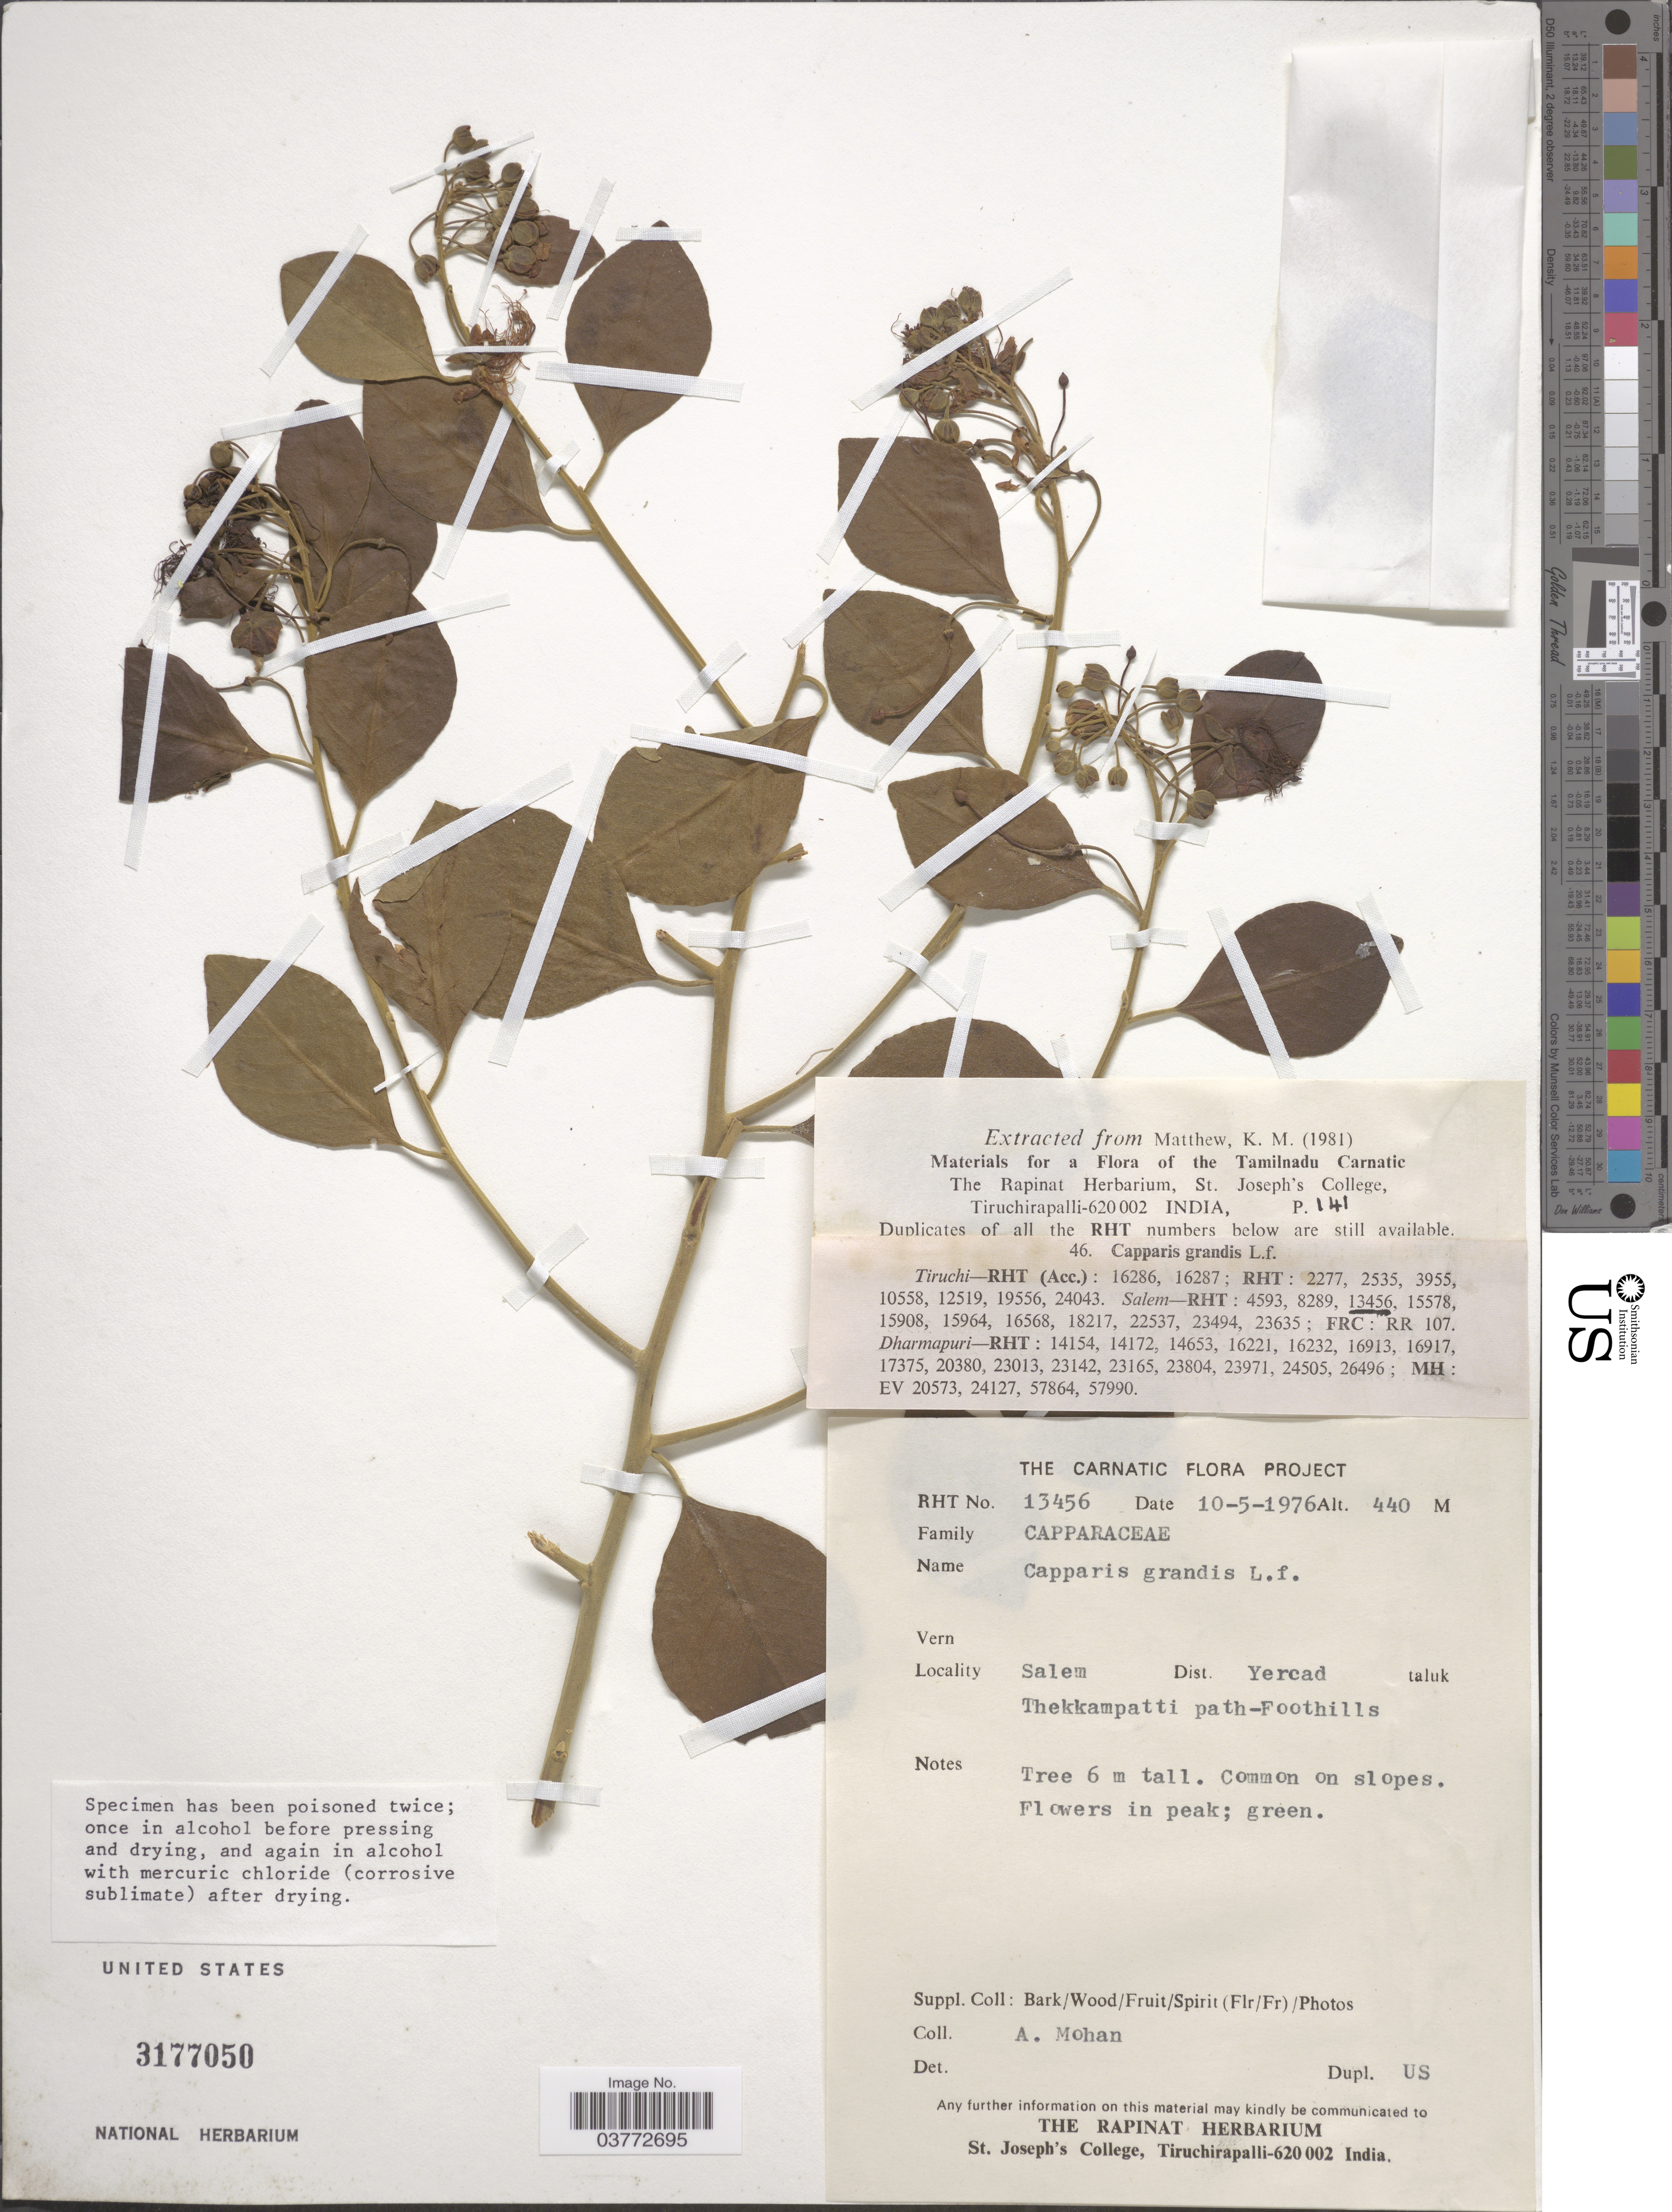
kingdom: Plantae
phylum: Tracheophyta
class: Magnoliopsida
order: Brassicales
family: Capparaceae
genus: Capparis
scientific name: Capparis grandis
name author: L. f.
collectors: A. Mohan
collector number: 13456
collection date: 1976-05-10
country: India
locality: Salem Dist. Yercad. Thekkampatti path-Foothills.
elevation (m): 440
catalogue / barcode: US 3177050